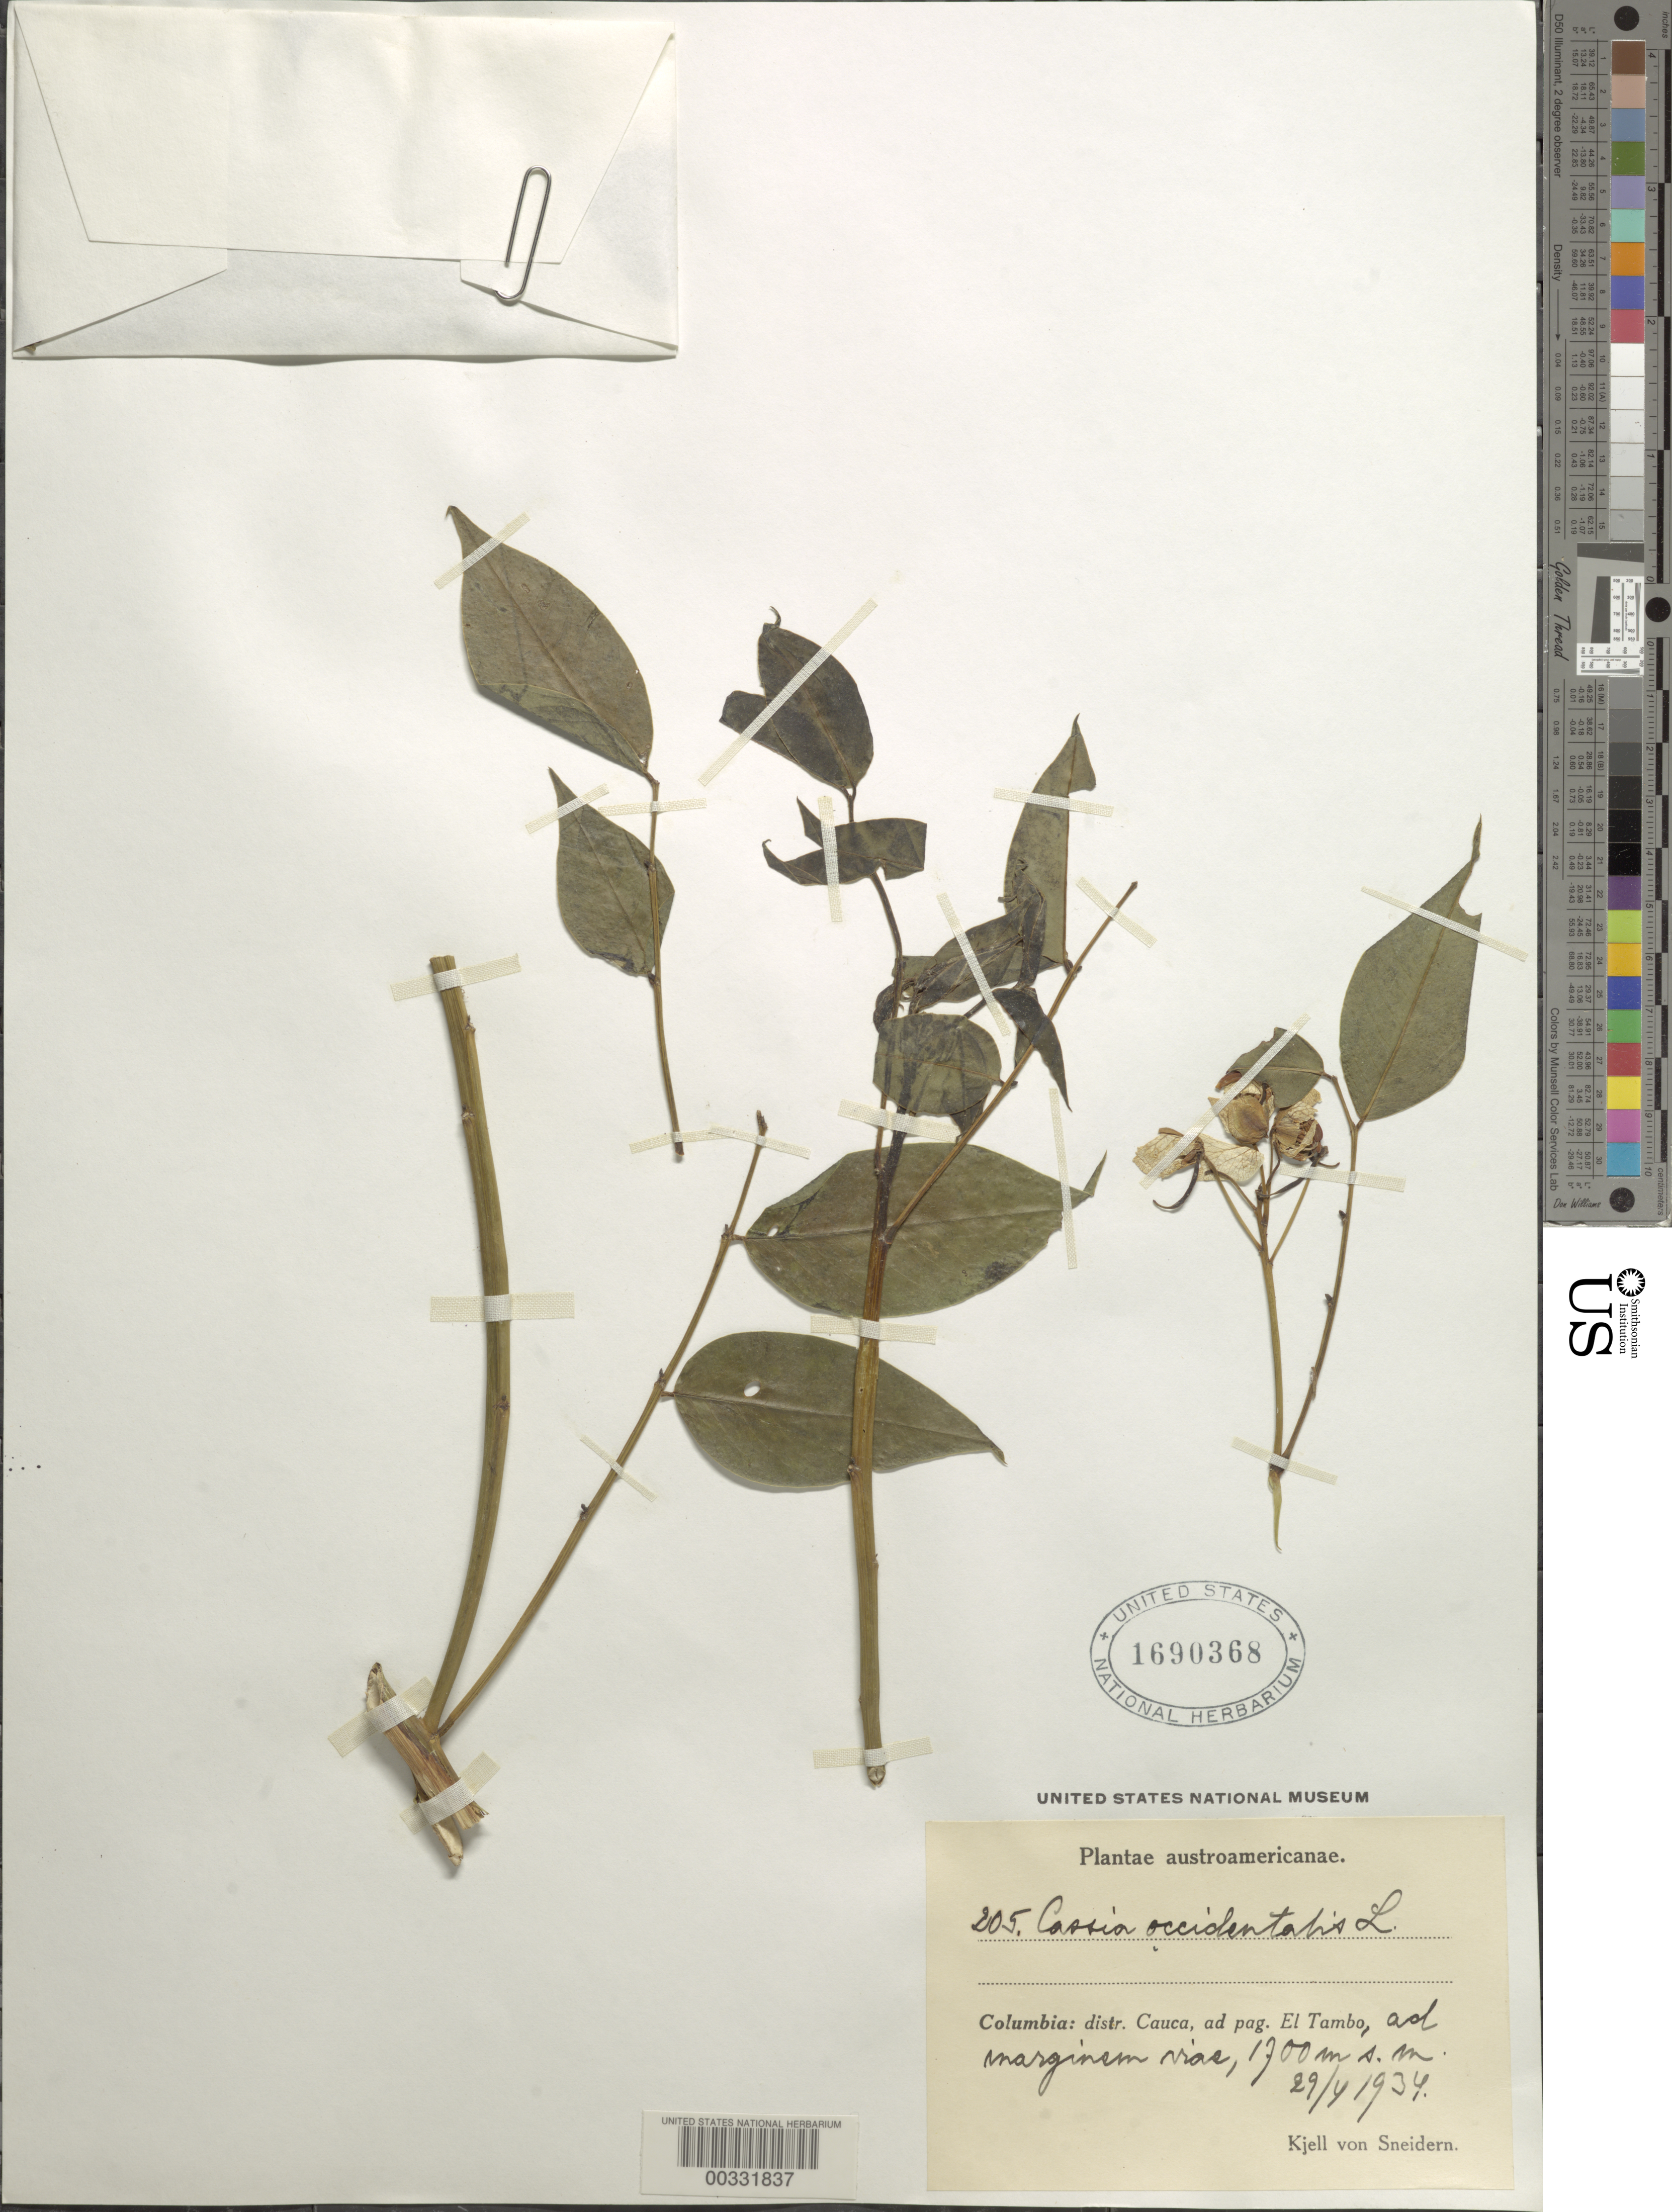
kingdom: Plantae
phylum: Tracheophyta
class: Magnoliopsida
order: Fabales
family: Fabaceae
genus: Senna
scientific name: Senna occidentalis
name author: (L.) Link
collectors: K. von Sneidern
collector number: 205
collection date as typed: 29 Apr 1934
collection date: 1934-04-29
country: Colombia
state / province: Cauca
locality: El Tambo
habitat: Edge of roads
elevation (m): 1300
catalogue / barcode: US 1690368